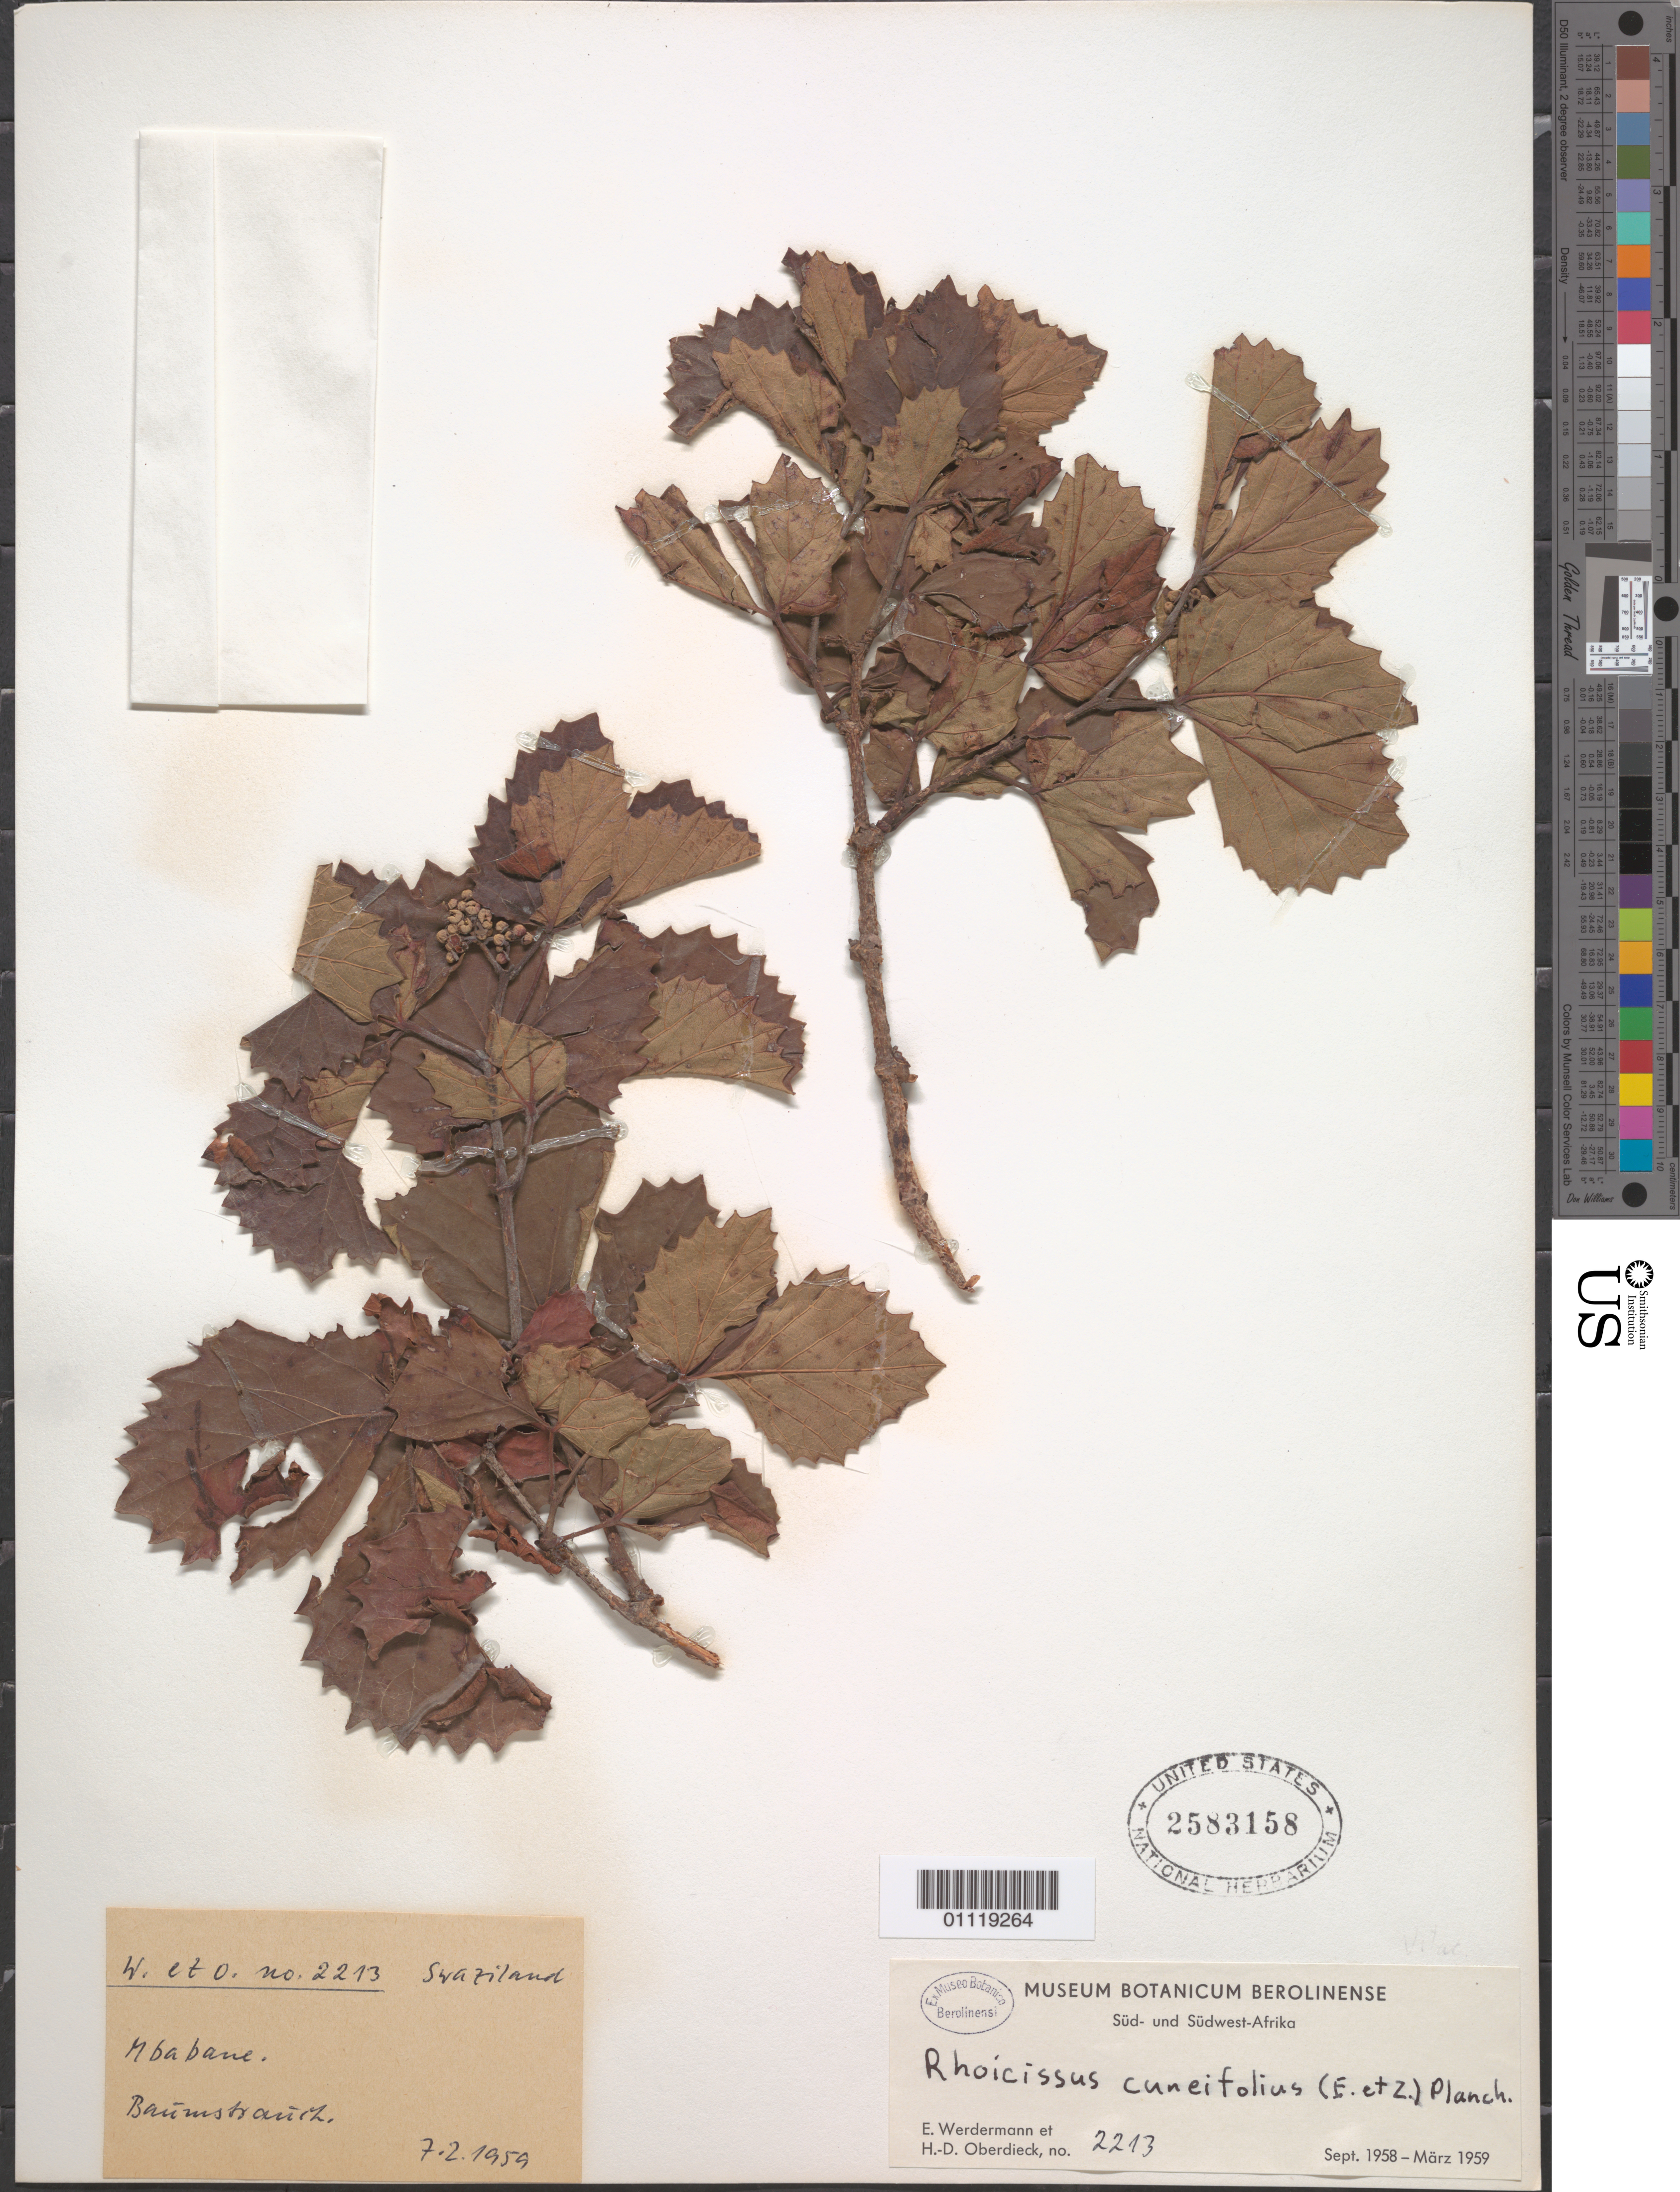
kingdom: Plantae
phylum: Tracheophyta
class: Magnoliopsida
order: Vitales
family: Vitaceae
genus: Rhoicissus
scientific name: Rhoicissus tridentata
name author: (L. f.) Wild & R.B. Drumm.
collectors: E. Werdermann & H. Oberdieck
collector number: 2213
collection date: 1958-09/1959-03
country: Eswatini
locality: Mbabane.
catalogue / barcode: US 2583158